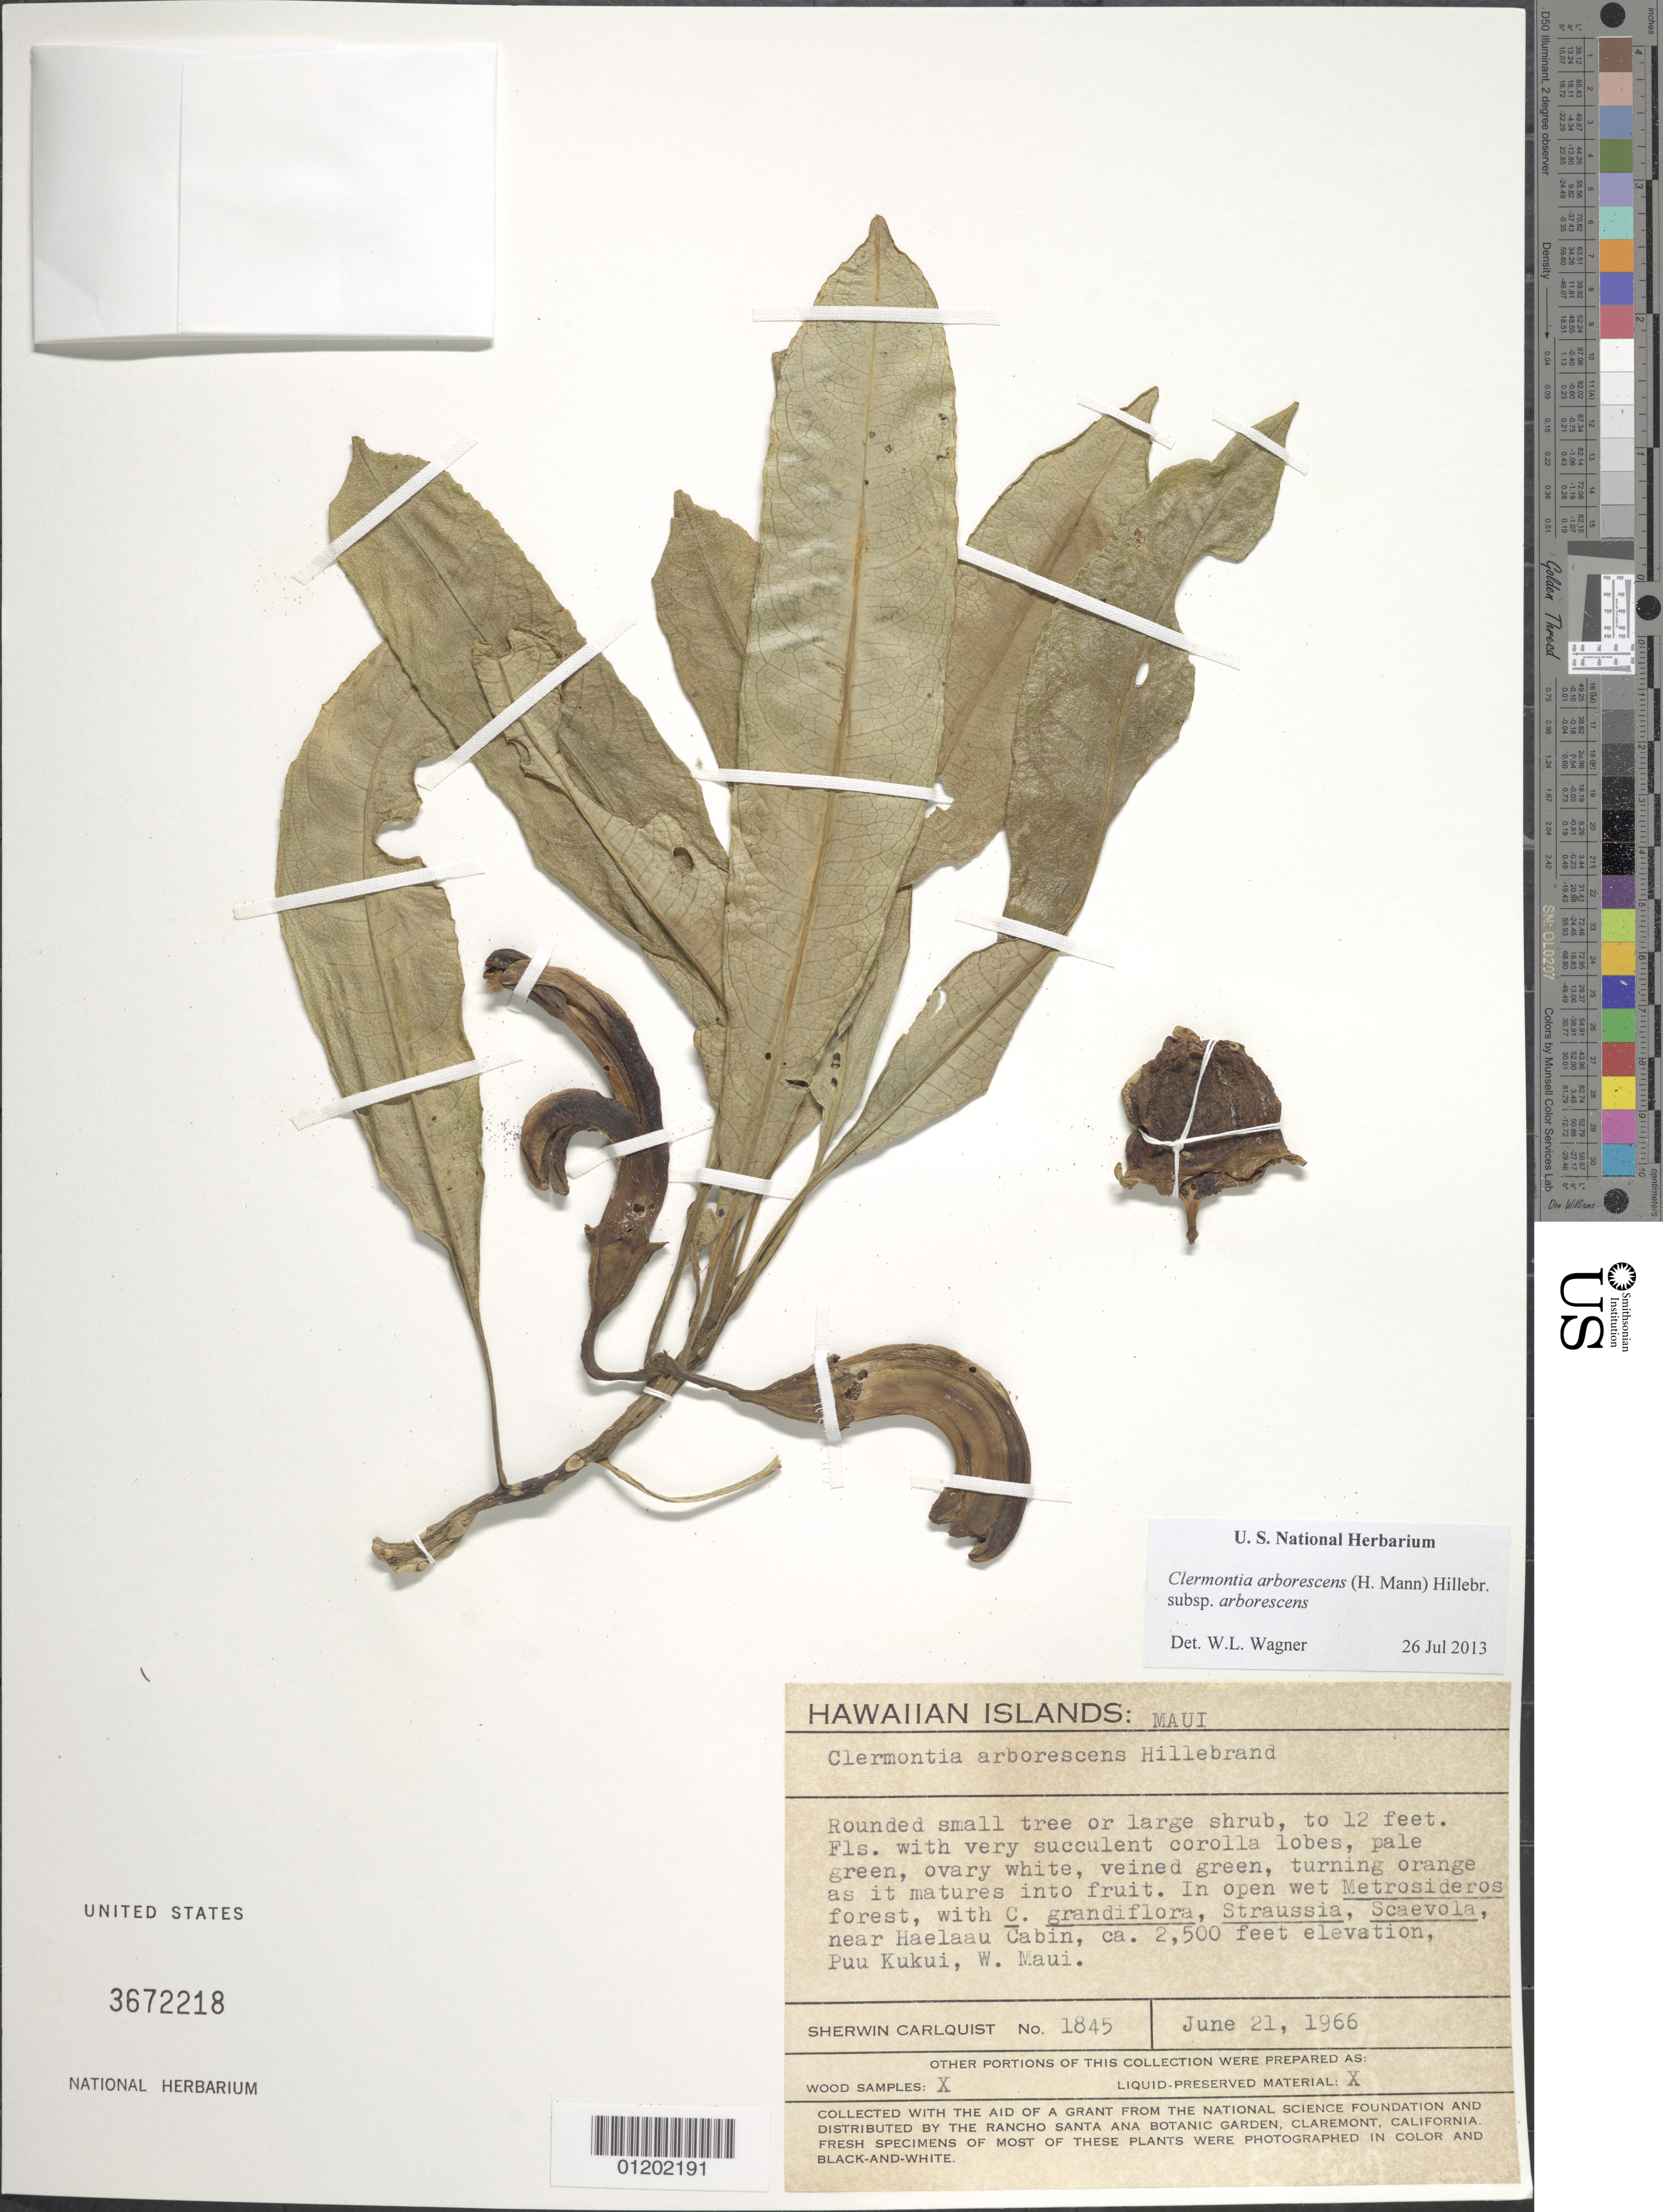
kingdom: Plantae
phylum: Tracheophyta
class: Magnoliopsida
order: Asterales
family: Campanulaceae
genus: Clermontia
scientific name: Clermontia arborescens subsp. arborescens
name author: (H. Mann) Hillebr.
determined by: Wagner, W. L., (BOT), Smithsonian Institution - National Museum of Natural History (UNITED STATES)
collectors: S. Carlquist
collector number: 1845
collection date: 1966-06-21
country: United States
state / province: Hawaii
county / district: Maui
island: Maui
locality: Near Haelaau Cabin, Puu Kukui, W. Maui.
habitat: Wet forest.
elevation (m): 762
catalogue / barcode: US 3672218